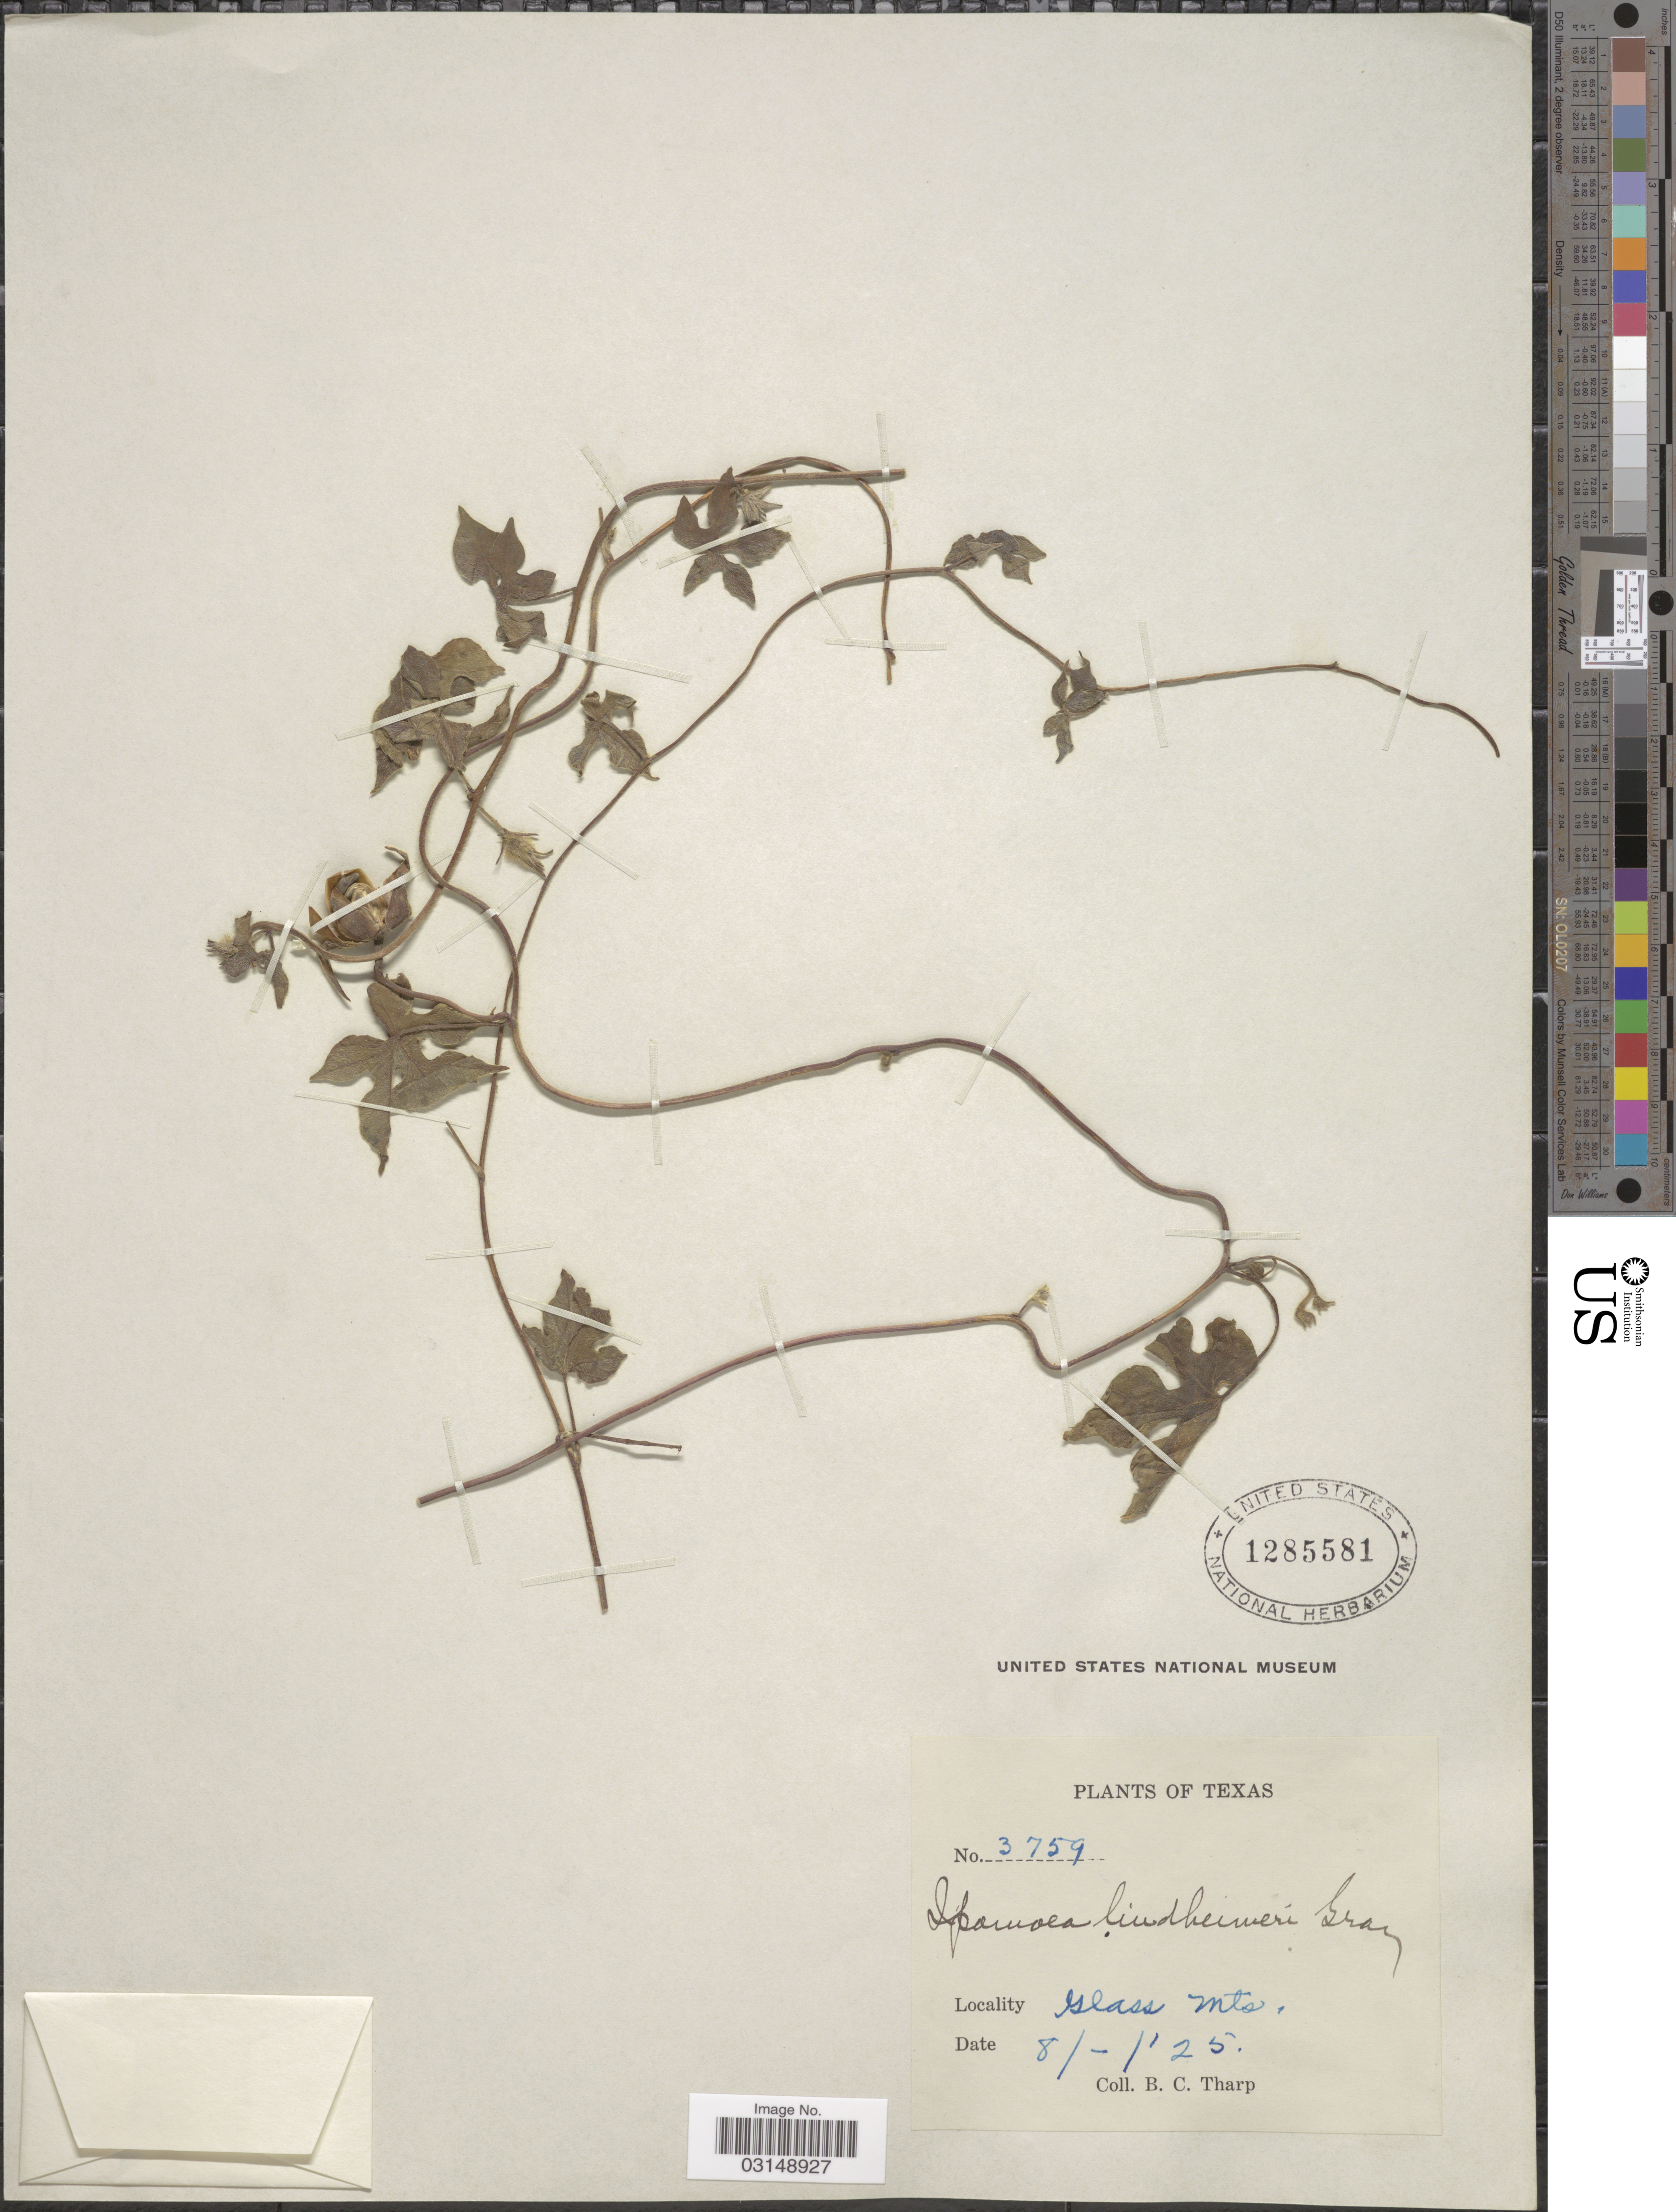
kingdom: Plantae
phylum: Tracheophyta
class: Magnoliopsida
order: Solanales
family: Convolvulaceae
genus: Ipomoea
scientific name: Ipomoea lindheimeri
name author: A. Gray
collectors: B. C. Tharp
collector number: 3759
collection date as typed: Transcribed d/m/y: /8/25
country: United States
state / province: Texas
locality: Glass Mts.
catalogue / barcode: US 1285581